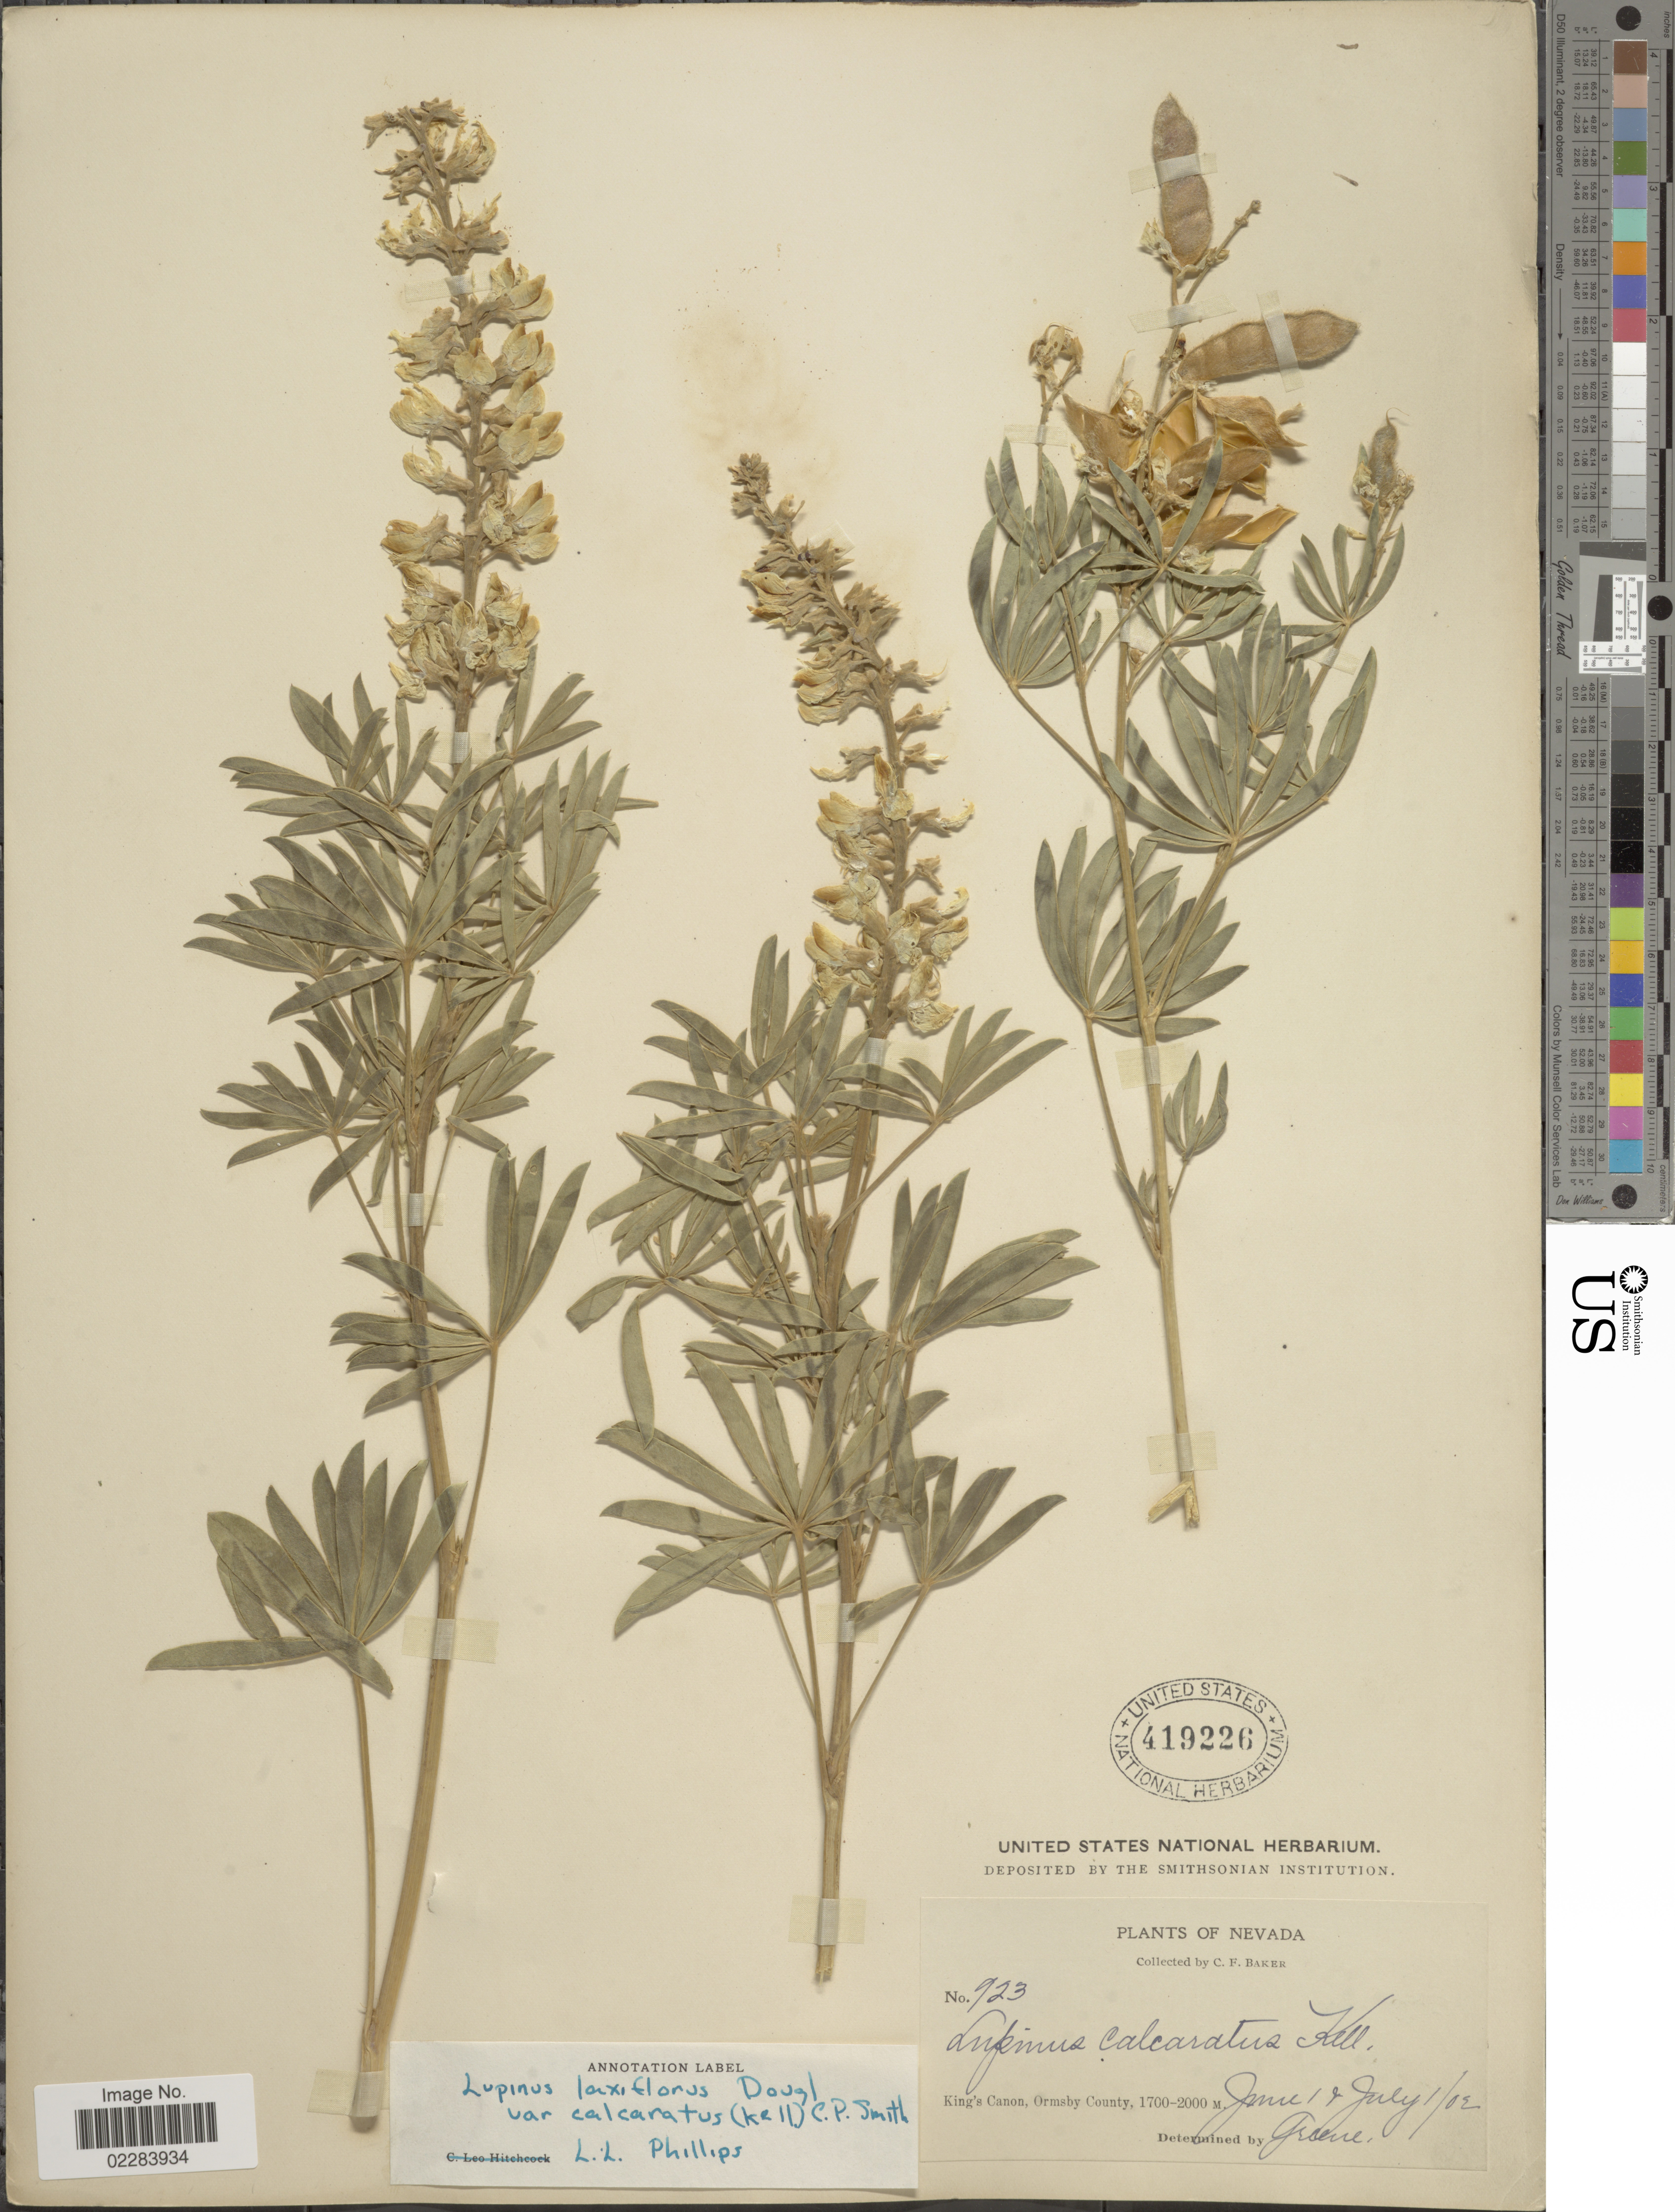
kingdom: Plantae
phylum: Tracheophyta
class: Magnoliopsida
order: Fabales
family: Fabaceae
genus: Lupinus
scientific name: Lupinus arbustus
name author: Lindl.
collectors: C. F. Baker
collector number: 923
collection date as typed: Transcribed d/m/y: 1/6/2 to 1/7/2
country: United States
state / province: Nevada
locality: King's Canyon, Ormsby County.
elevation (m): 1700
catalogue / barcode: US 419226